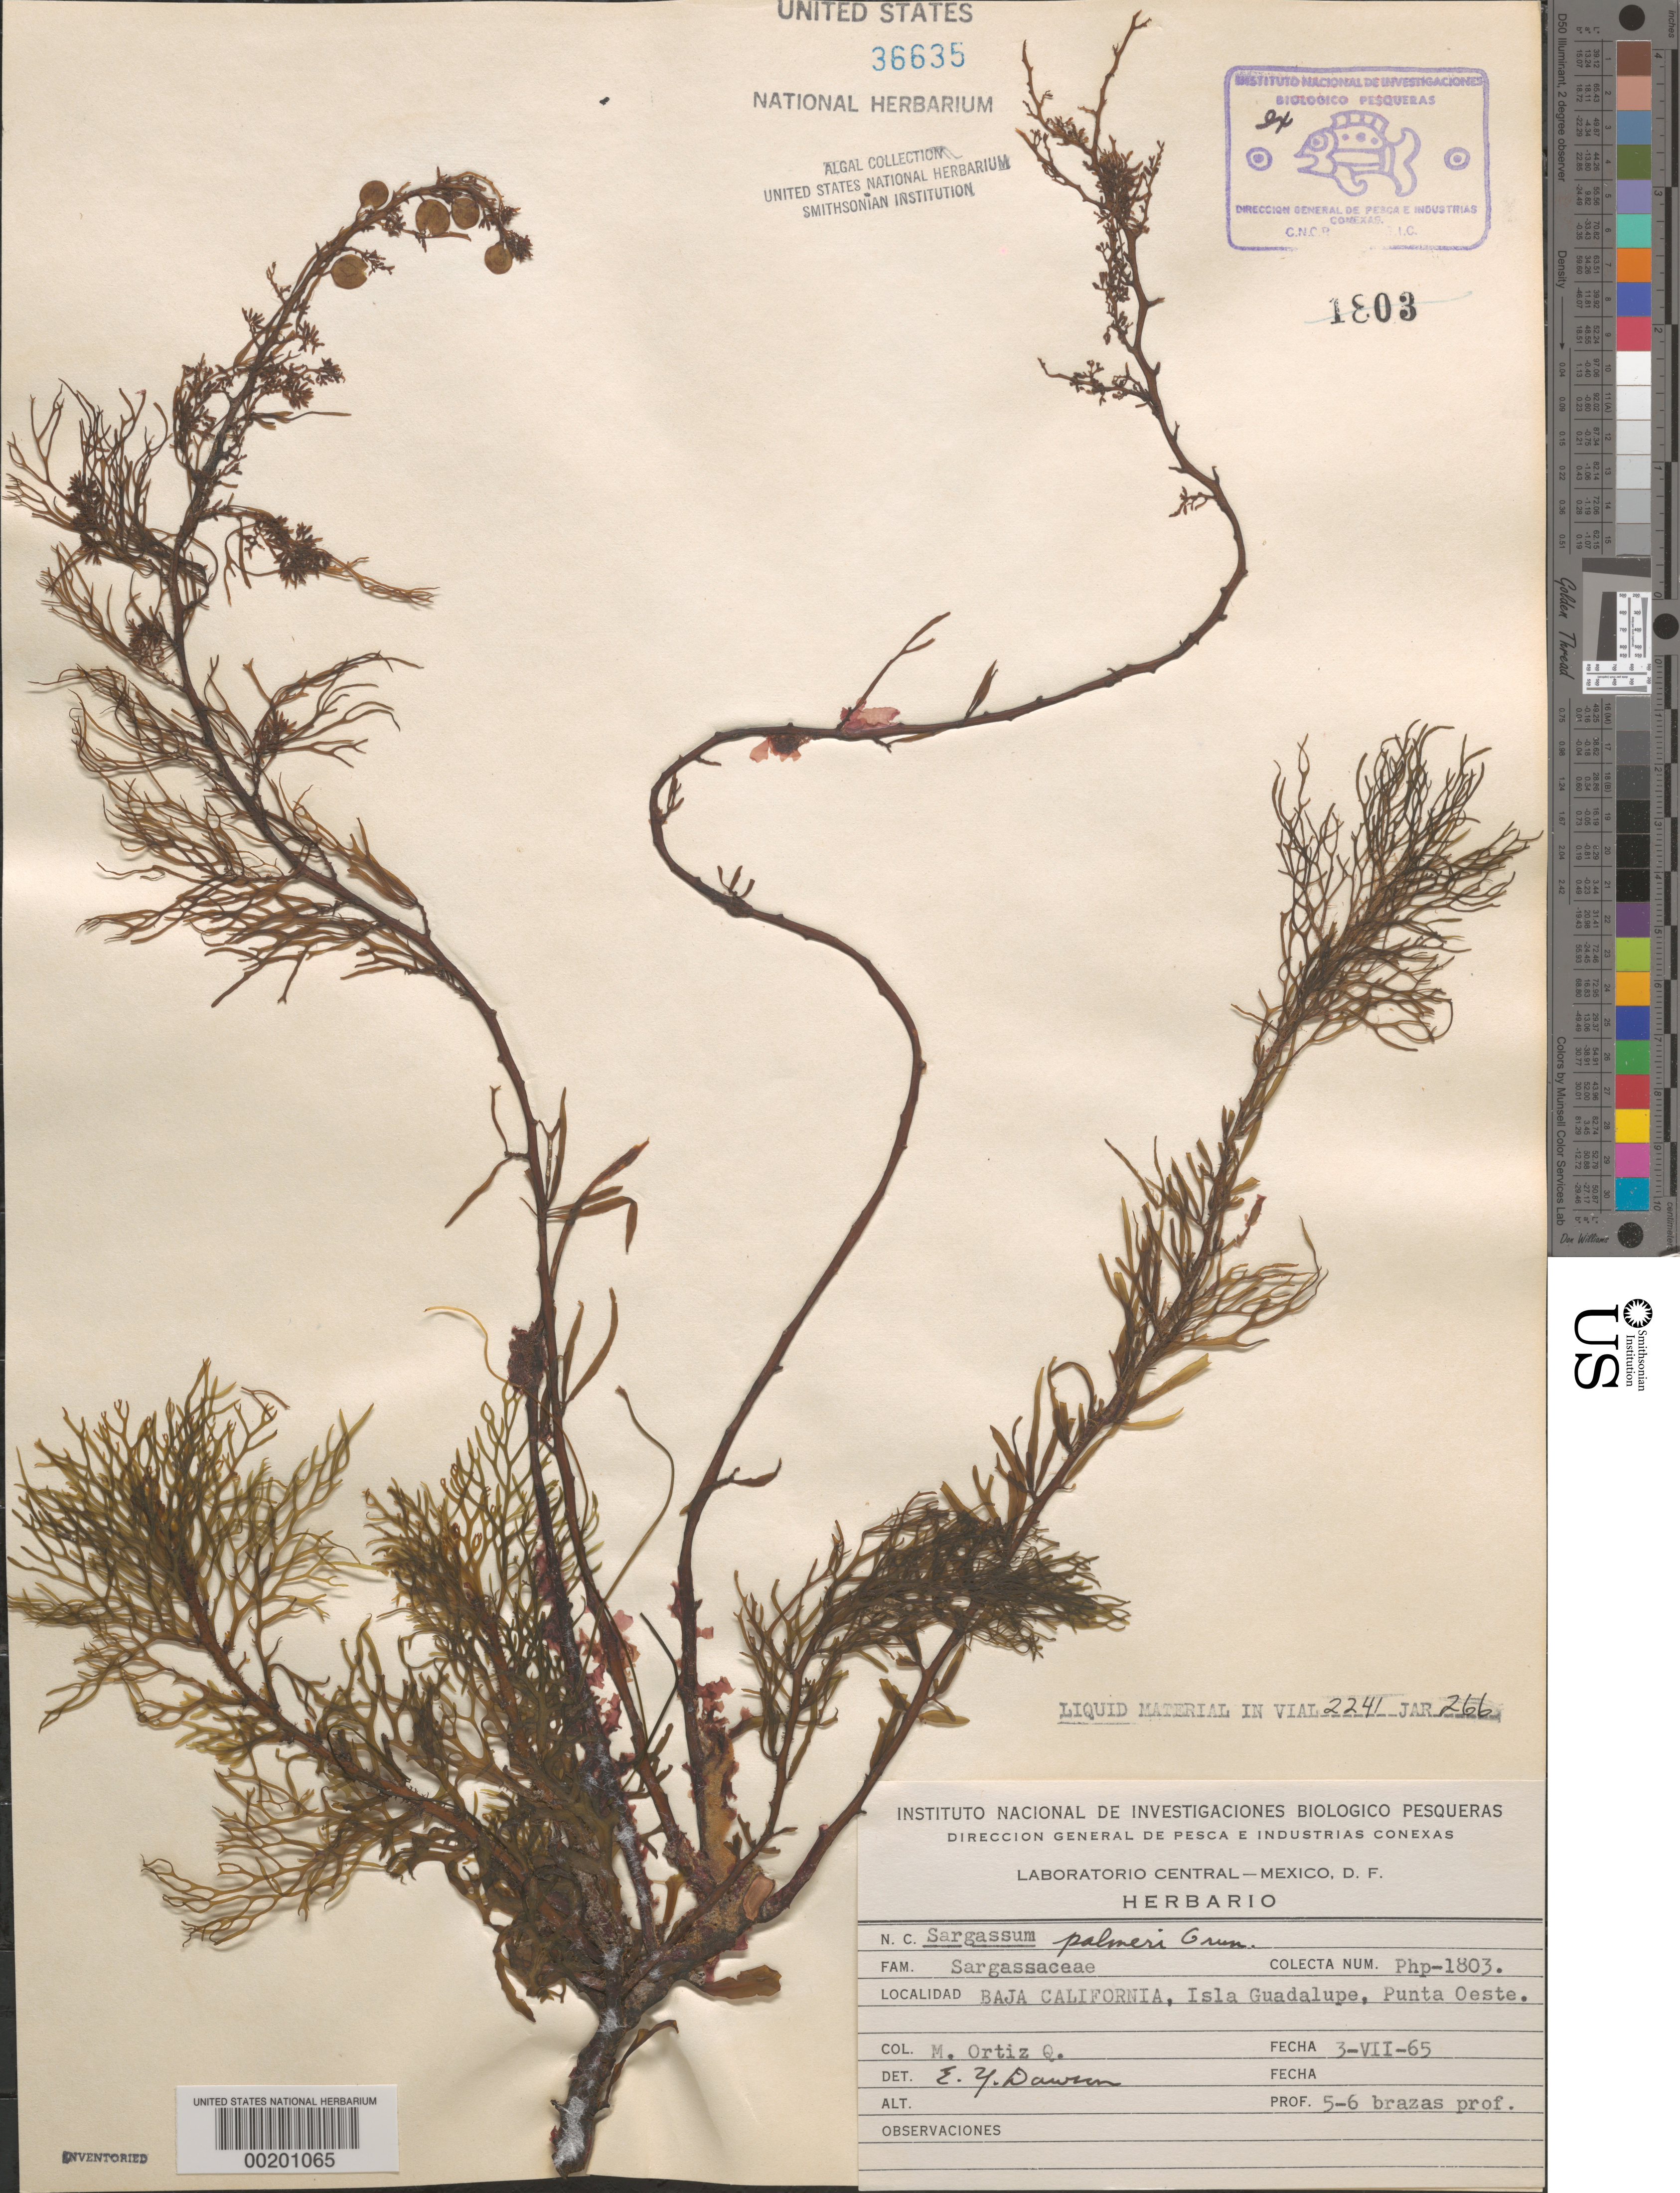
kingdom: Chromista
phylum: Ochrophyta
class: Phaeophyceae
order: Fucales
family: Sargassaceae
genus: Sargassum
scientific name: Sargassum palmeri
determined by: Dawson, E. Y.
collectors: M. Ortiz Q.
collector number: Php-1803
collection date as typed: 03 Jul 1965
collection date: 1965-07-03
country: Mexico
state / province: Baja California Norte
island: Isla Guadalupe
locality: Punta Oeste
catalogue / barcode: US 36635